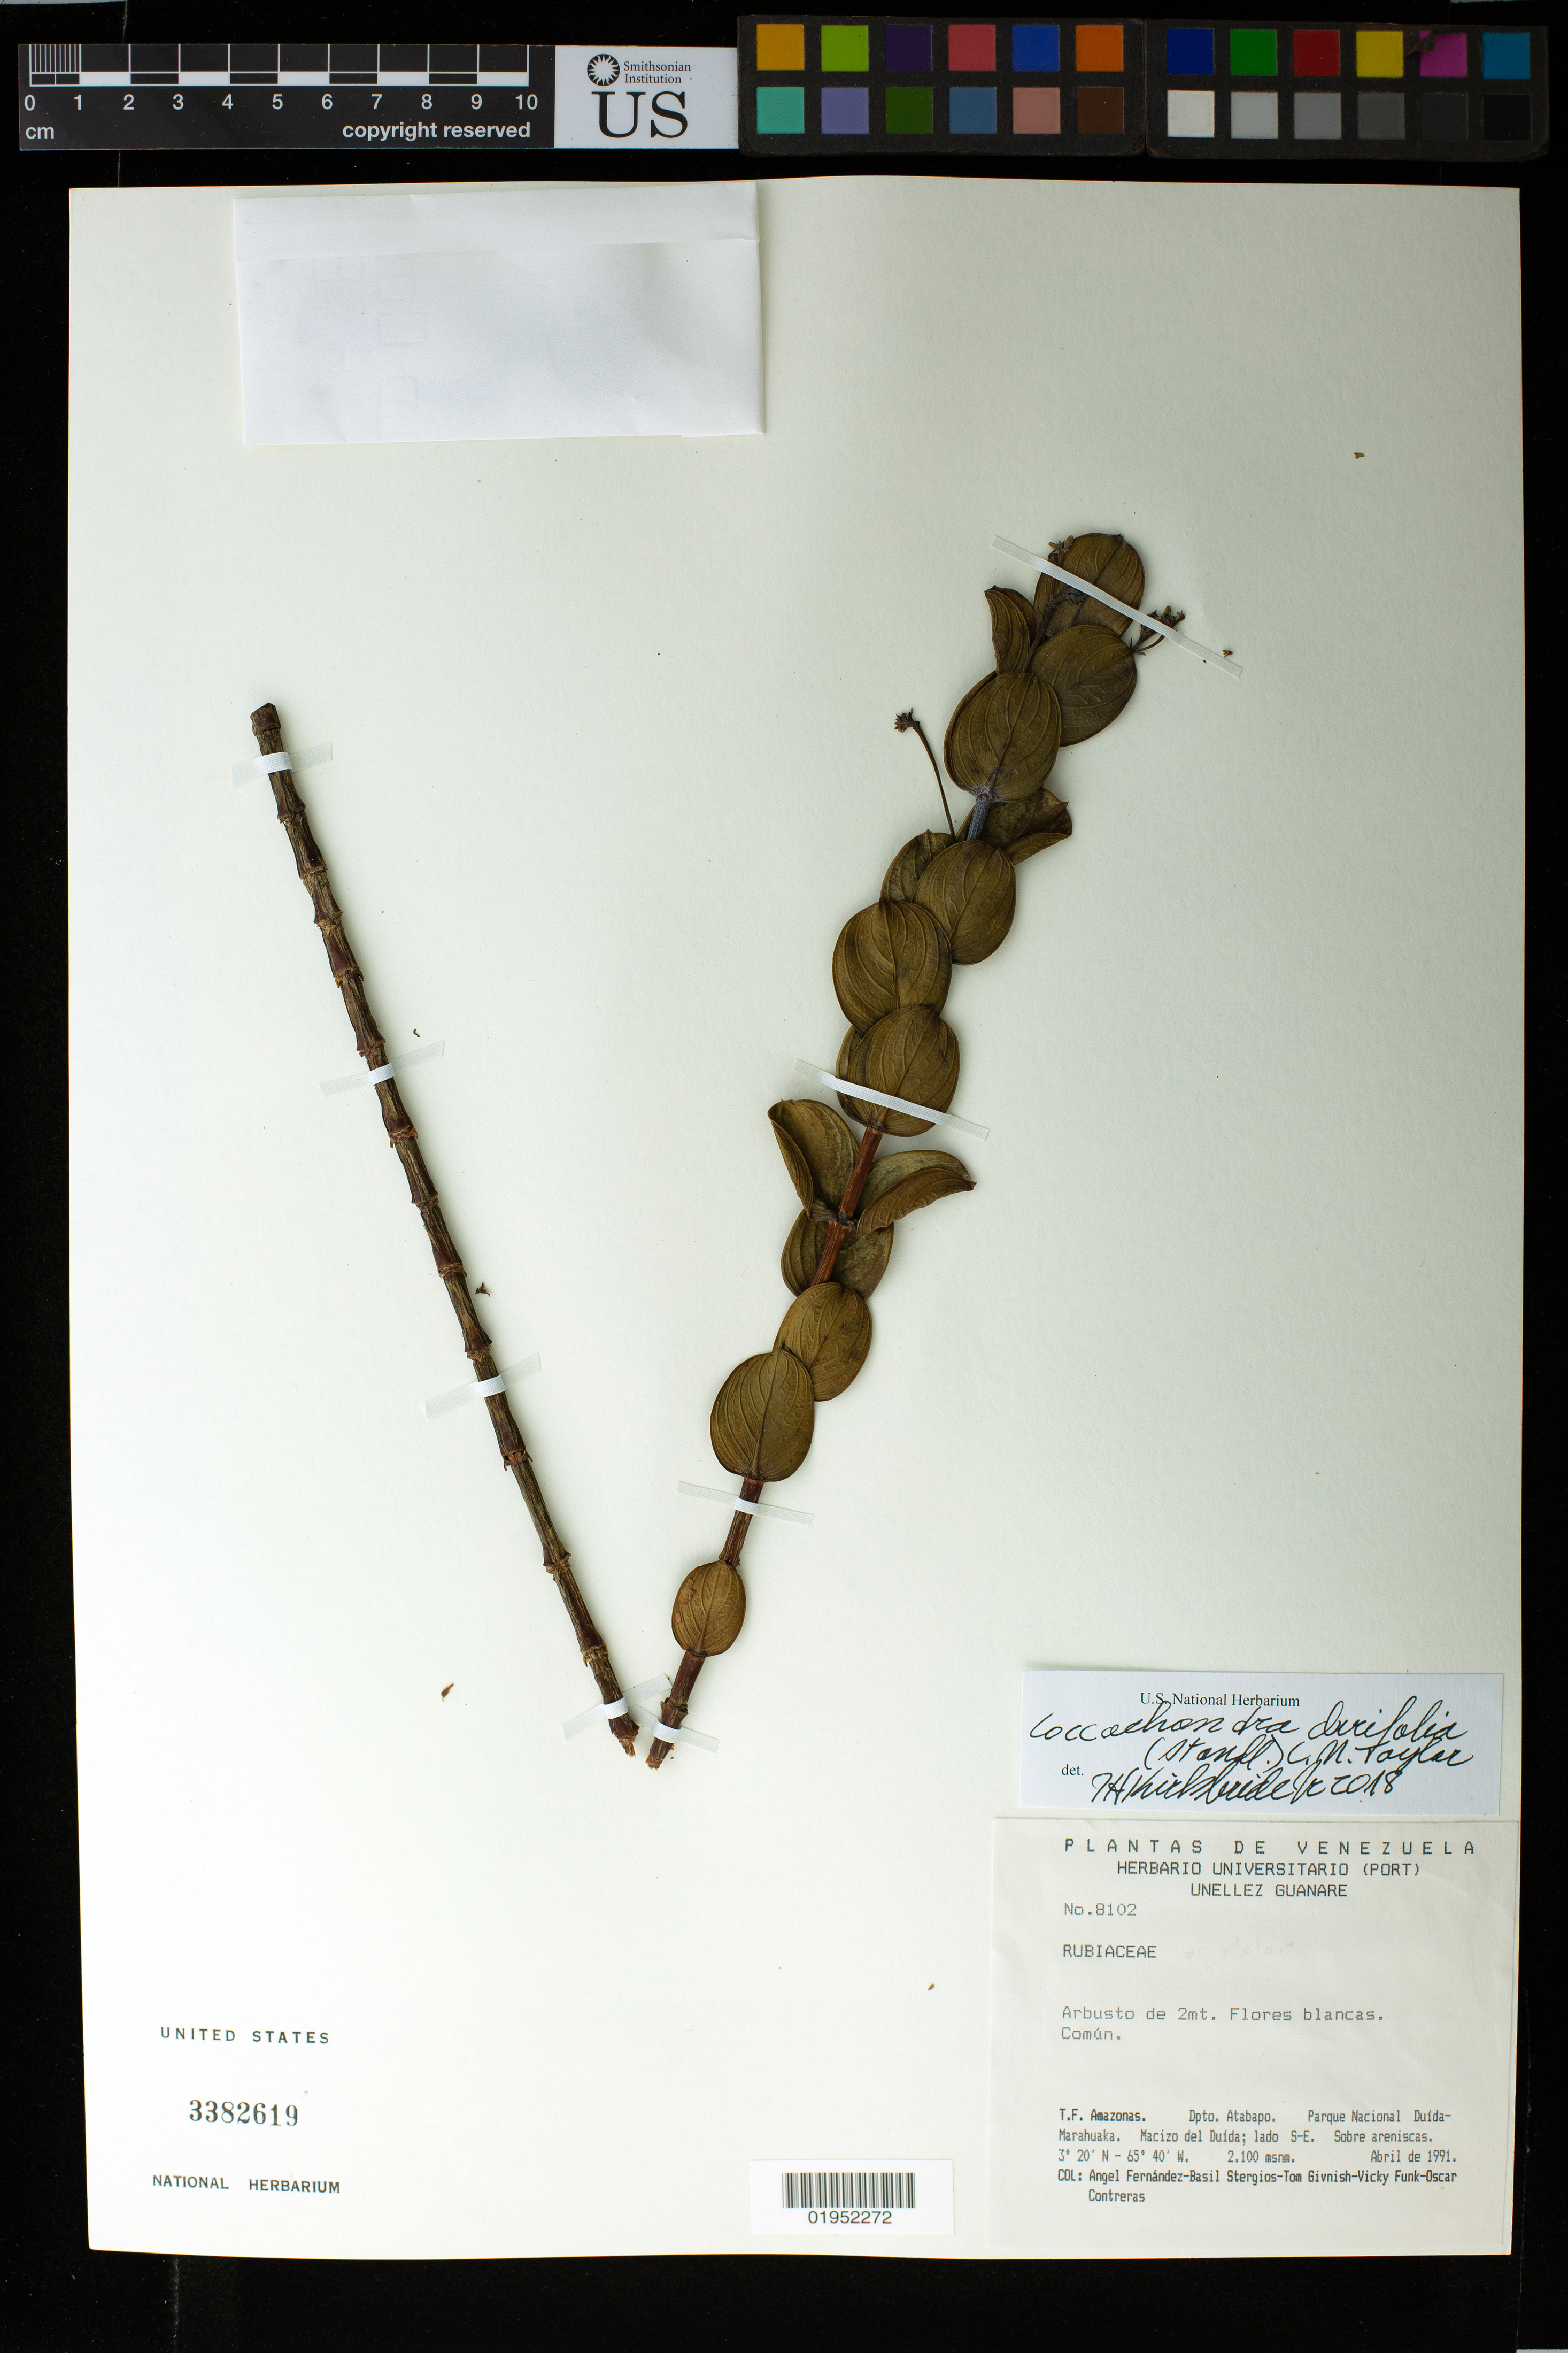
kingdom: Plantae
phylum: Tracheophyta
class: Magnoliopsida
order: Gentianales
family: Rubiaceae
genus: Coccochondra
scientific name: Coccochondra durifolia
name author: (Standl.) C.M. Taylor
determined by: Kirkbride, J. H.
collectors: A. Fernández, B. G. Stergios, T. J. Givnish, V. Funk & O. Contreras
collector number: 8102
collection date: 1991-04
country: Venezuela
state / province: Amazonas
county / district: Atabapo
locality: Parque Nacional Duída-Marahuaka, Macizo del Duída, lado SE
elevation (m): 2100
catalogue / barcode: US 3382619